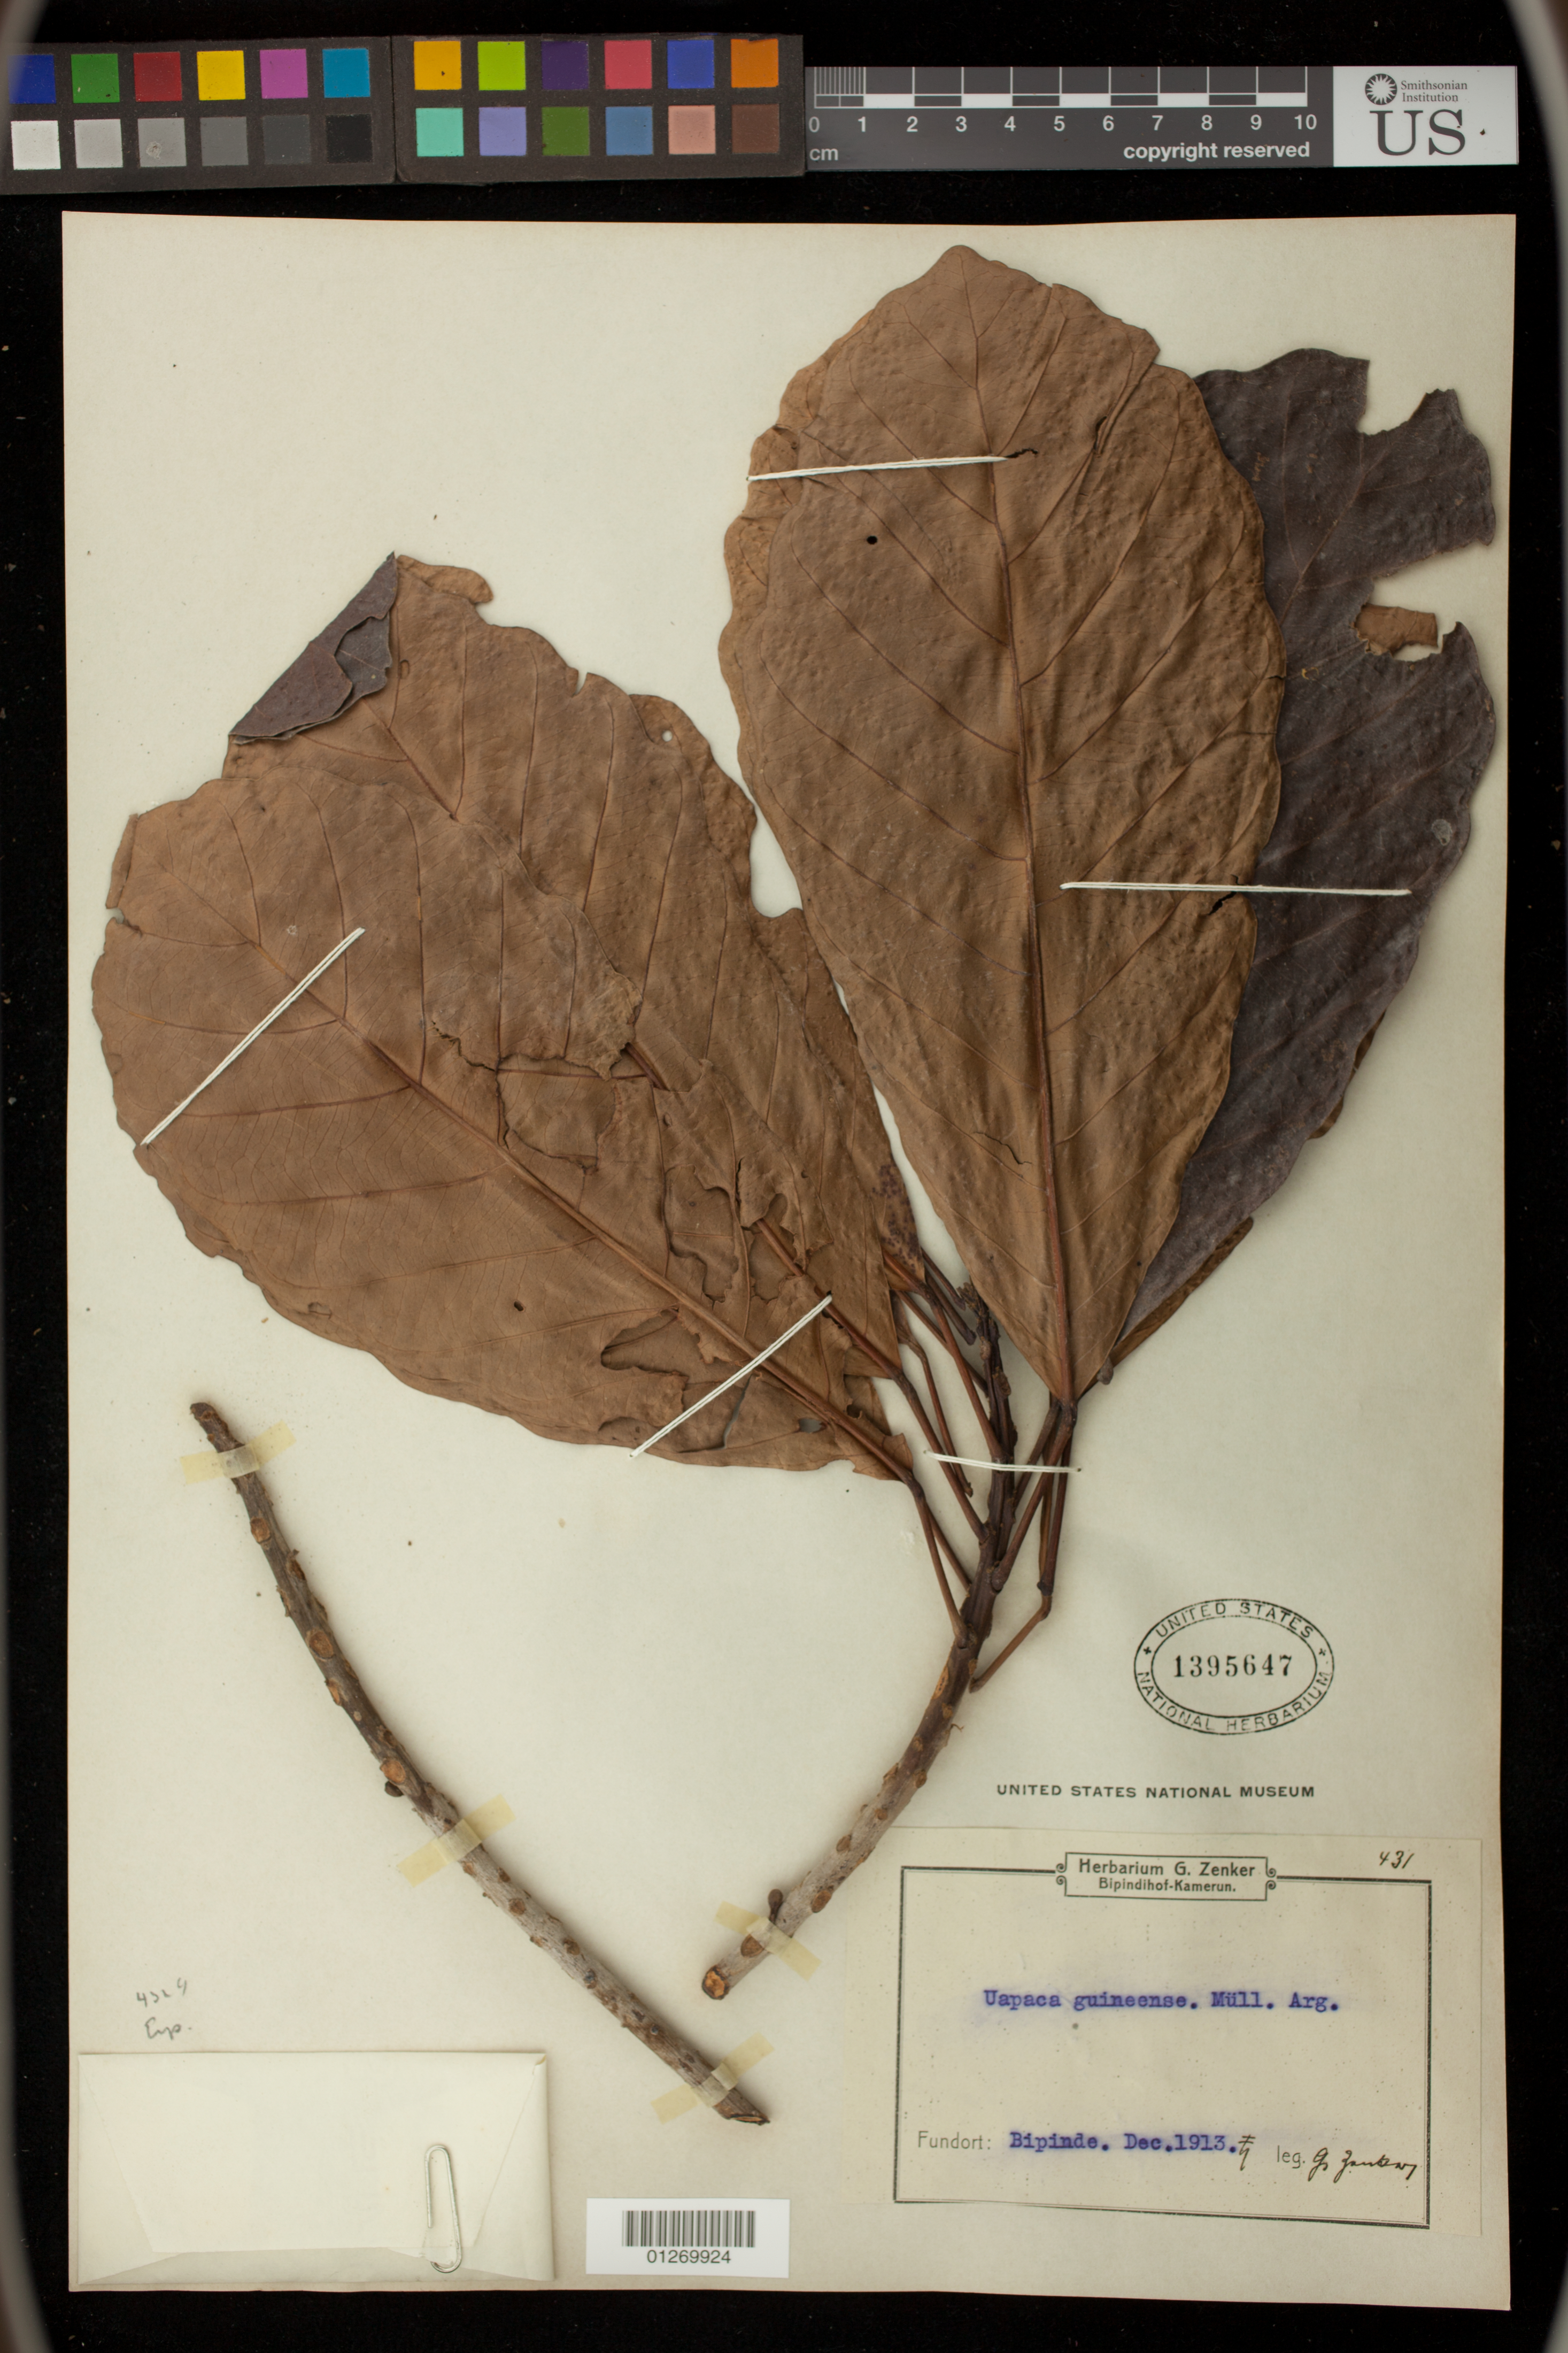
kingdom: Plantae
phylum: Tracheophyta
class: Magnoliopsida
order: Malpighiales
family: Phyllanthaceae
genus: Uapaca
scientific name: Uapaca guineensis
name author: Müll. Arg.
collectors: G. A. Zenker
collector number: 431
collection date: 1913-12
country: Cameroon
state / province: Sud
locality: Bipinde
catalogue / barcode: US 1395647